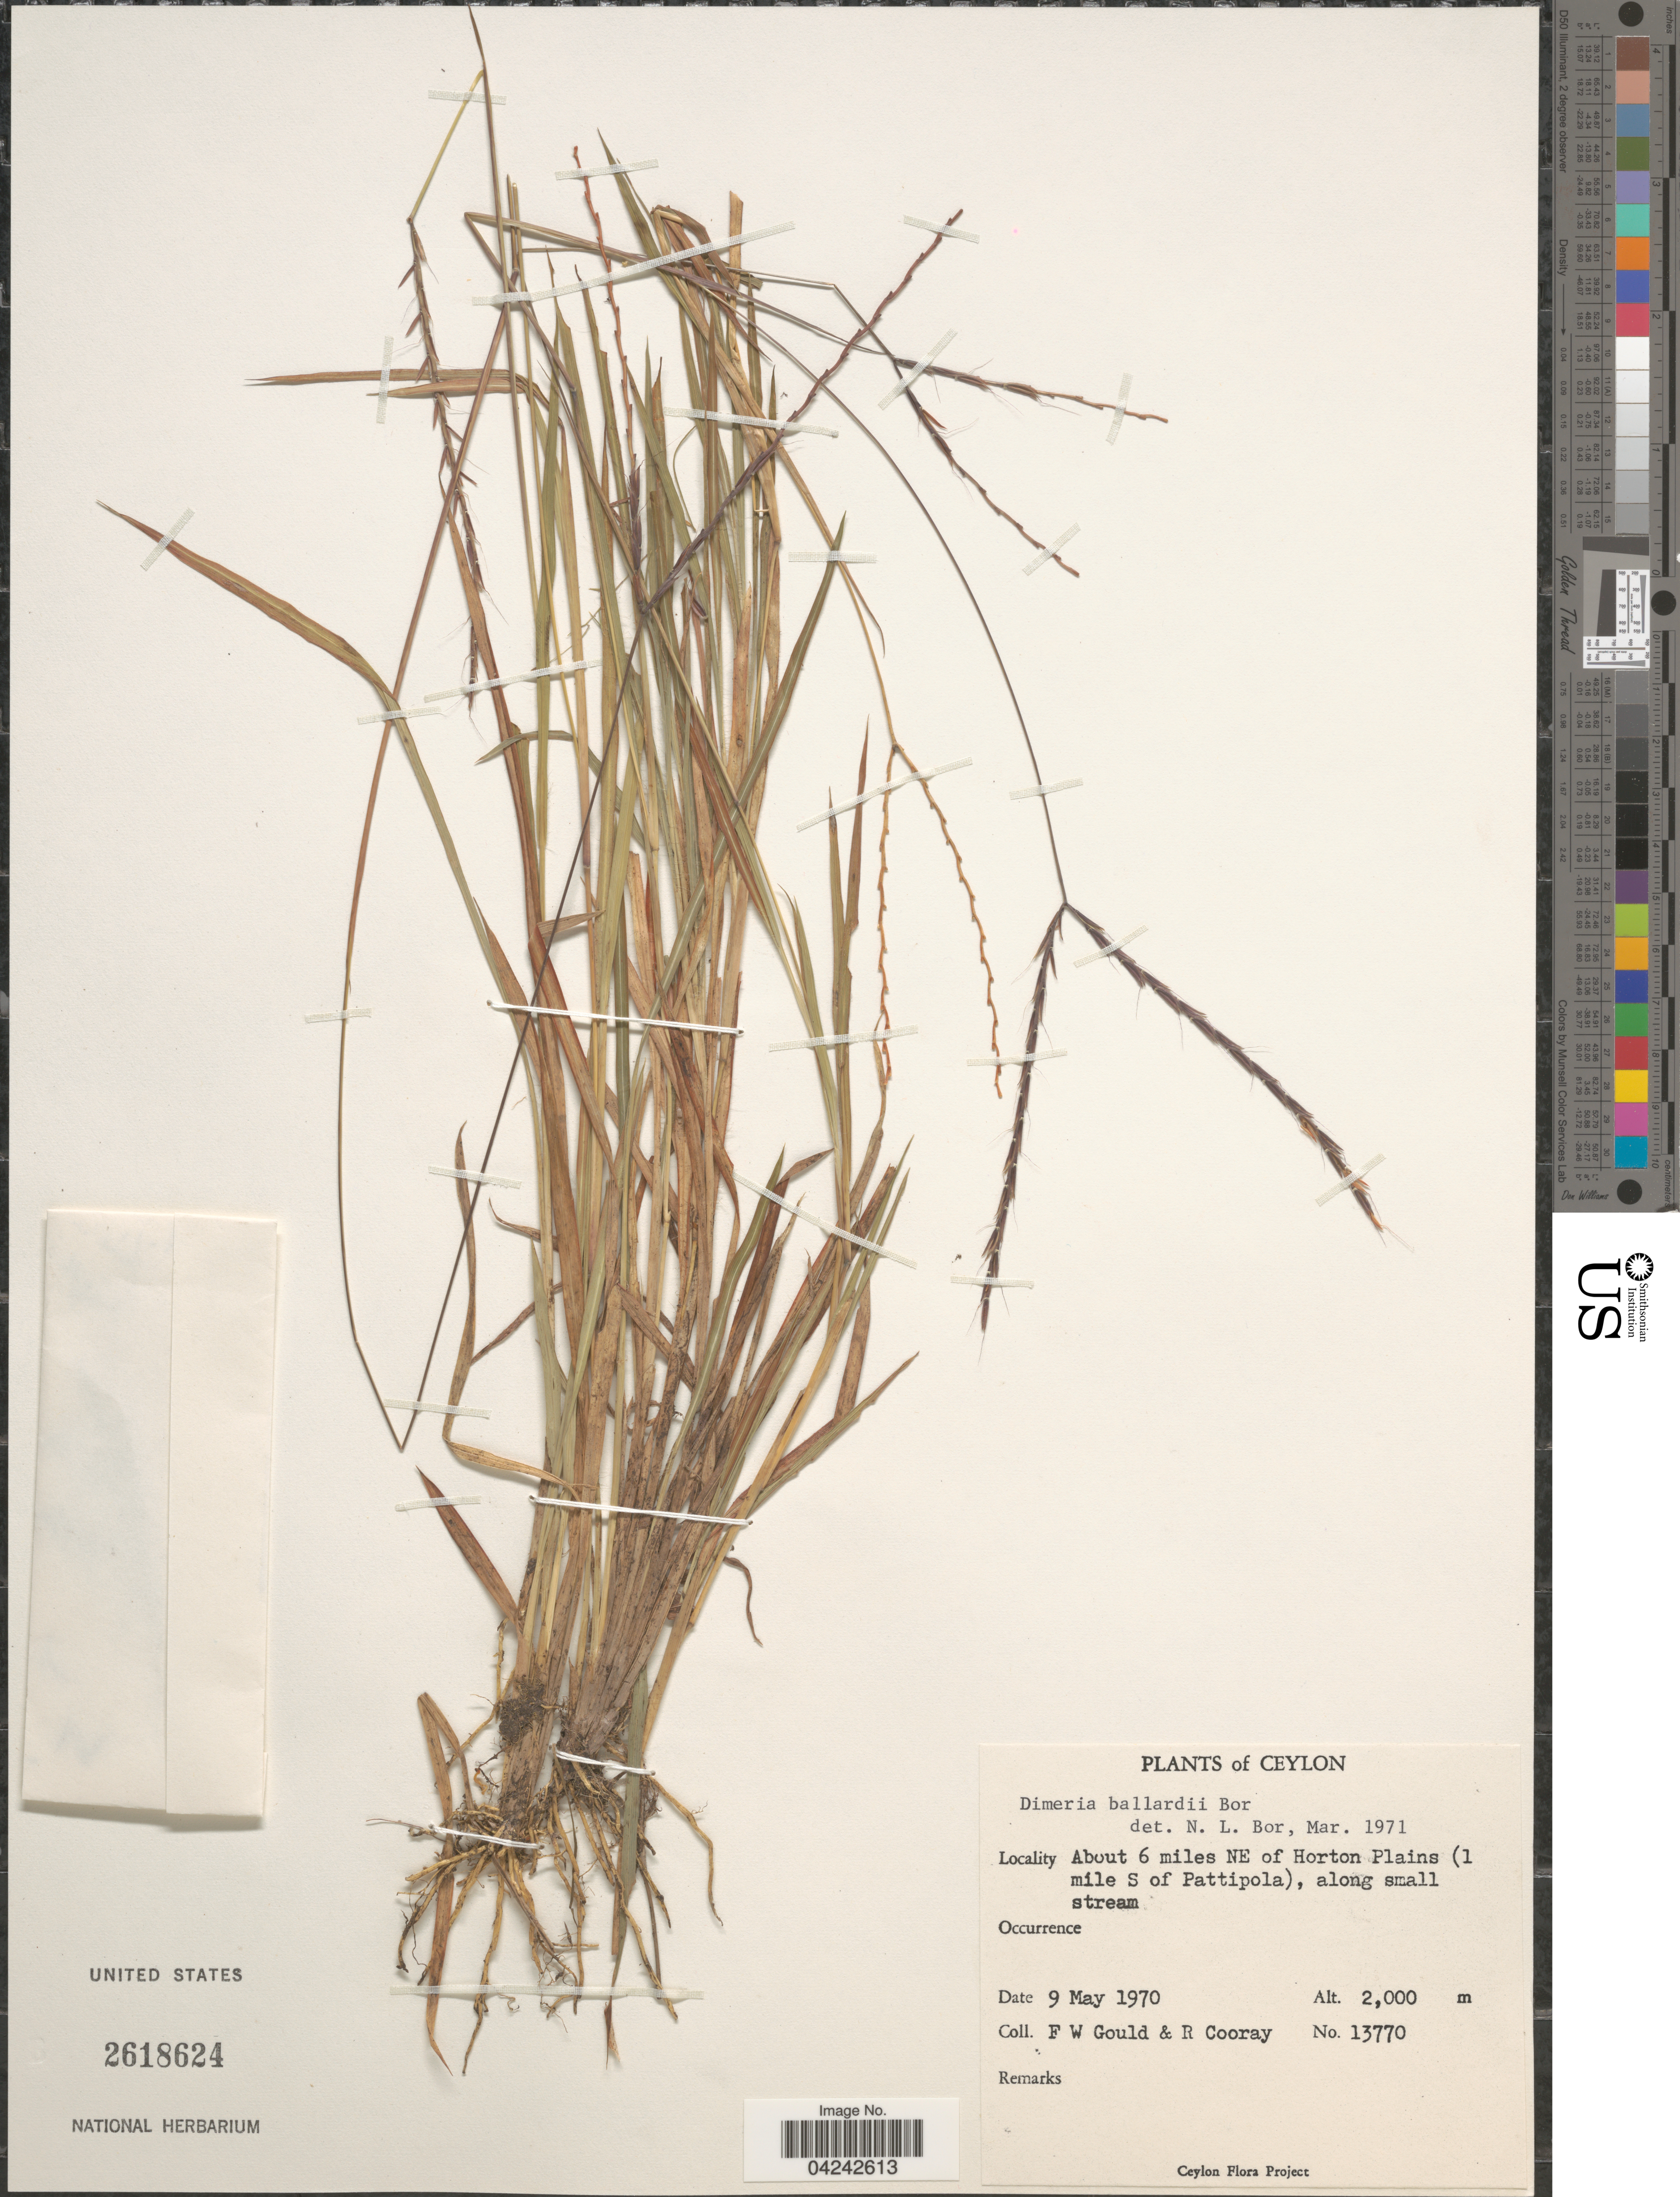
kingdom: Plantae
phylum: Tracheophyta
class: Liliopsida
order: Poales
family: Poaceae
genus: Dimeria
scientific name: Dimeria ballardii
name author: Bor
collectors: F. W. Gould & R. Cooray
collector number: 13770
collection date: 1970-05-09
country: Sri Lanka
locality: Ceylon. About 6 miles NE of Horton Plains (1 mile S of Pattipola), along small stream.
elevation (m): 2000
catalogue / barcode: US 2618624